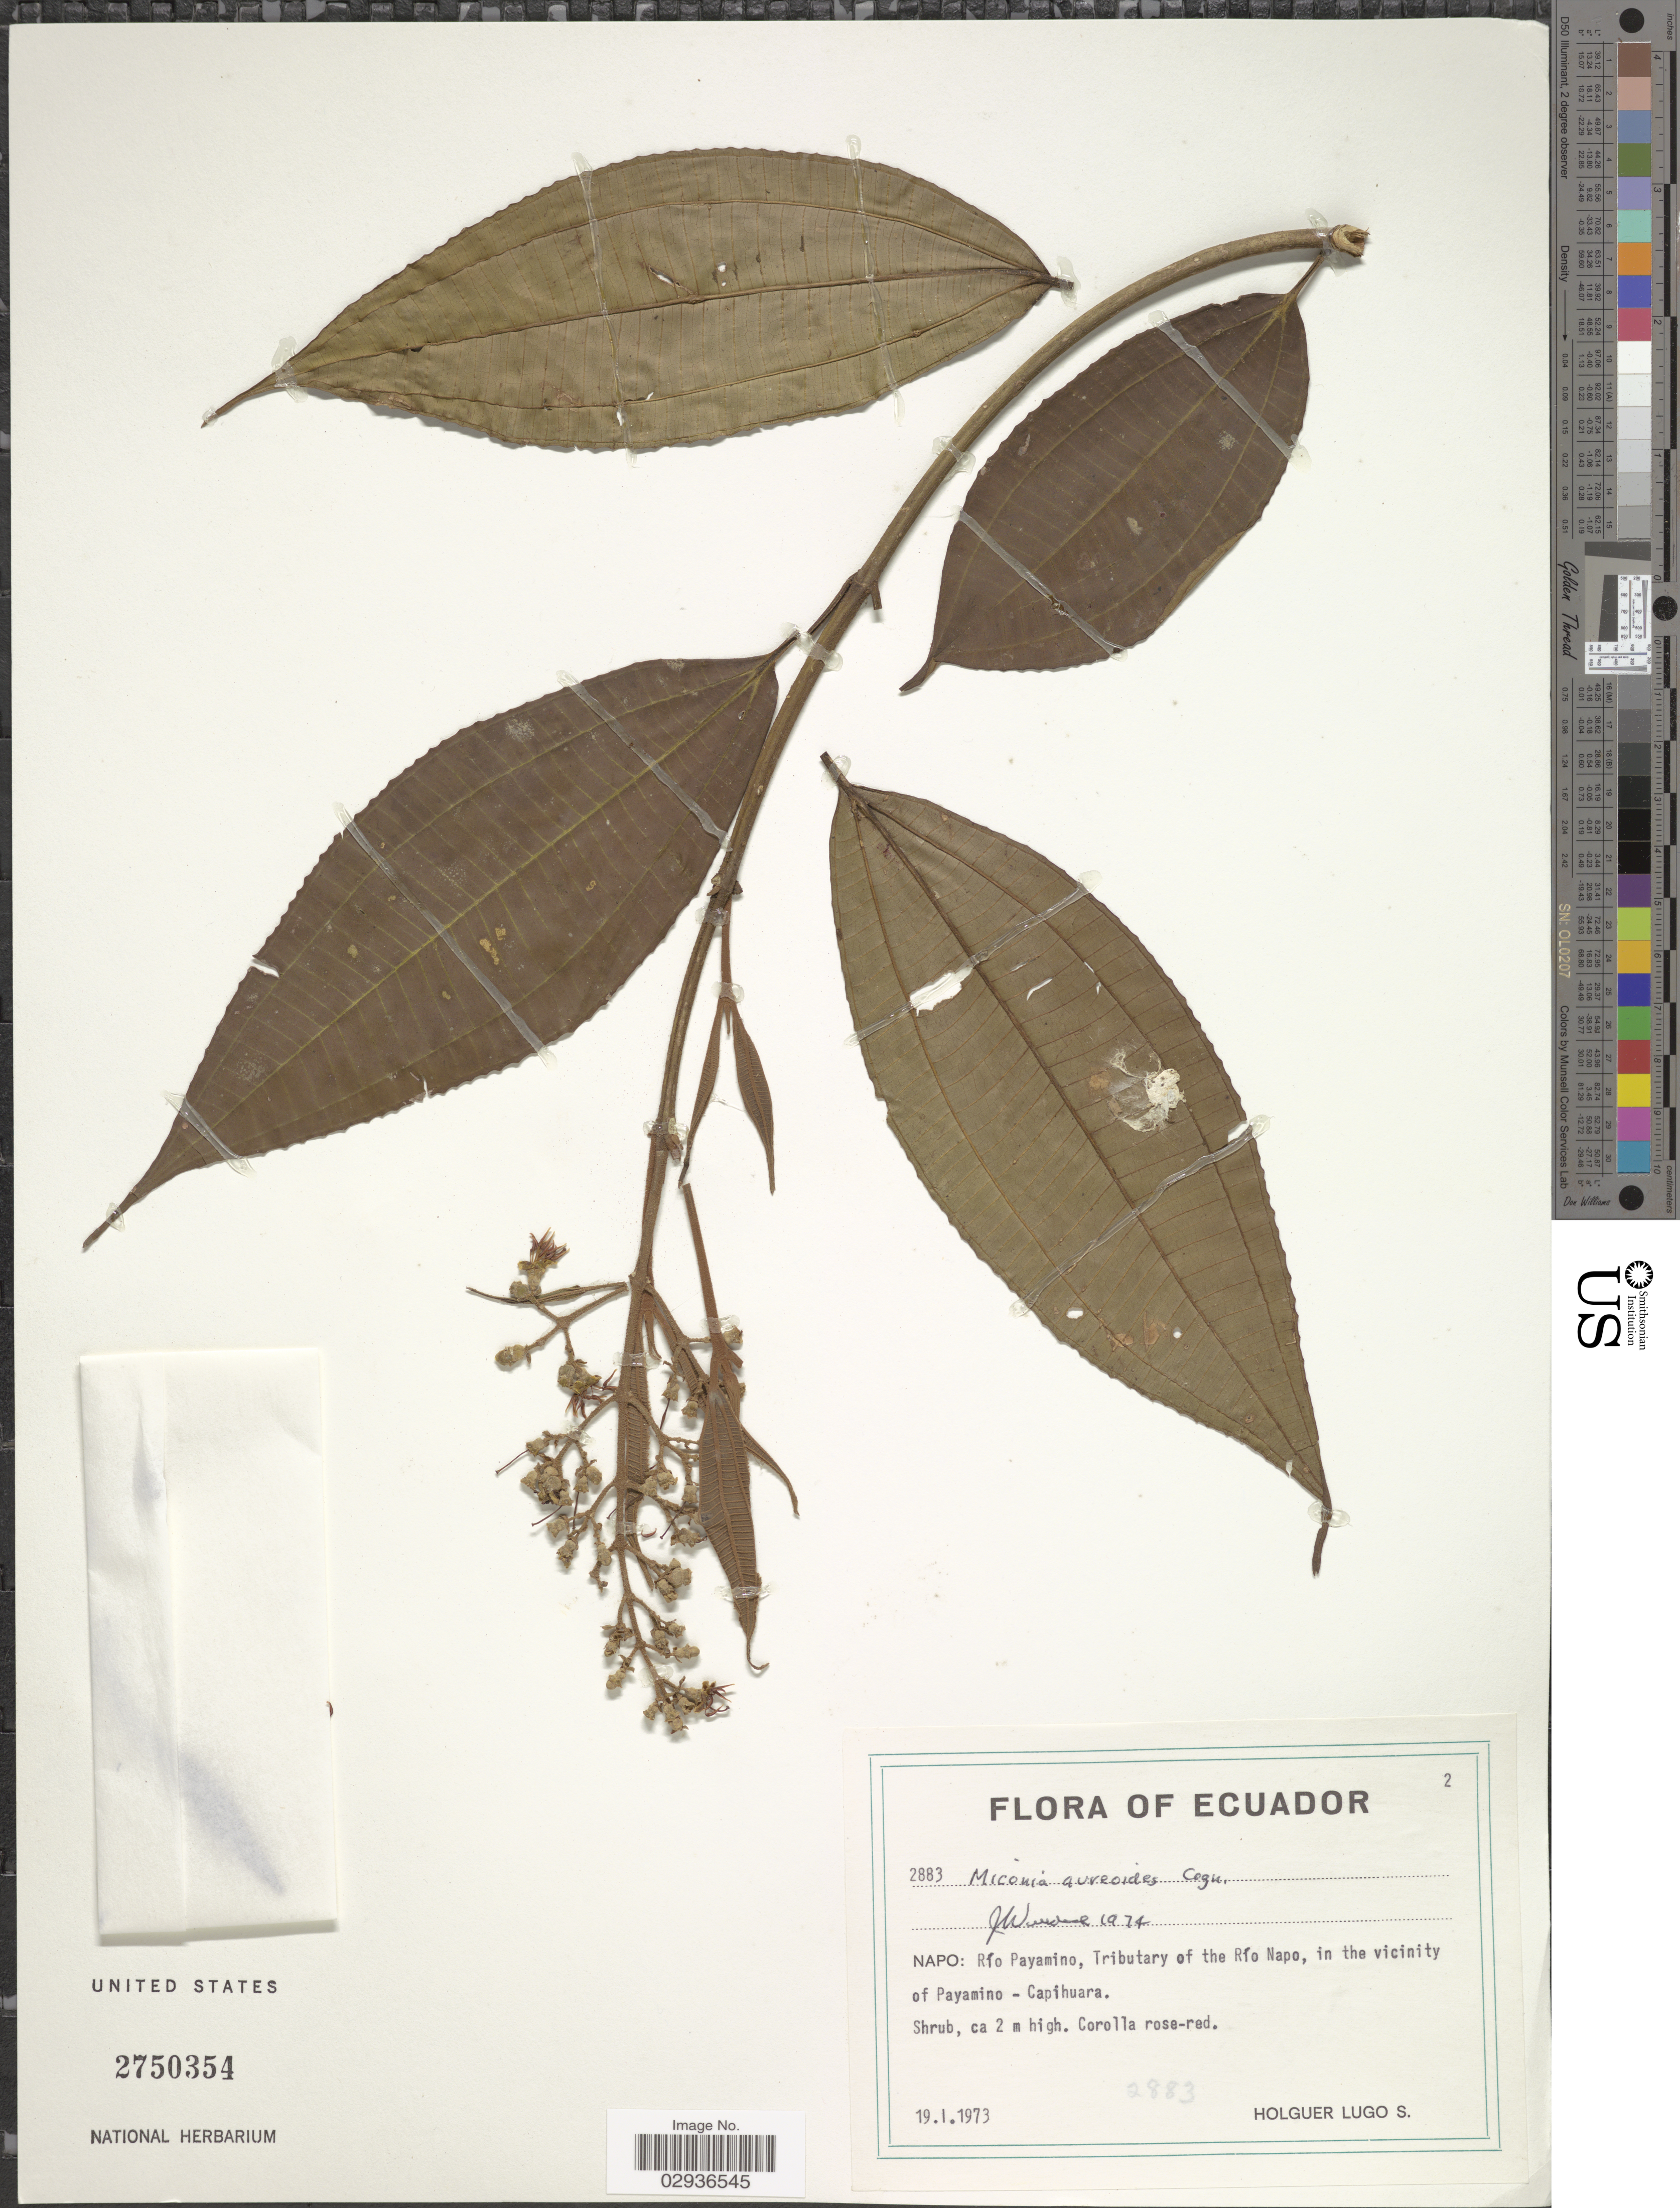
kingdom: Plantae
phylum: Tracheophyta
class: Magnoliopsida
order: Myrtales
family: Melastomataceae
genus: Miconia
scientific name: Miconia aureoides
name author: Cogn.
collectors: H. Lugo S.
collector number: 2883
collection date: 1973-01-19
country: Ecuador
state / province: Napo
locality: Río Payamino, Tributary of the Río Napo, in the vicinityof Payamino-Capihuara.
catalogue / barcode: US 2750354